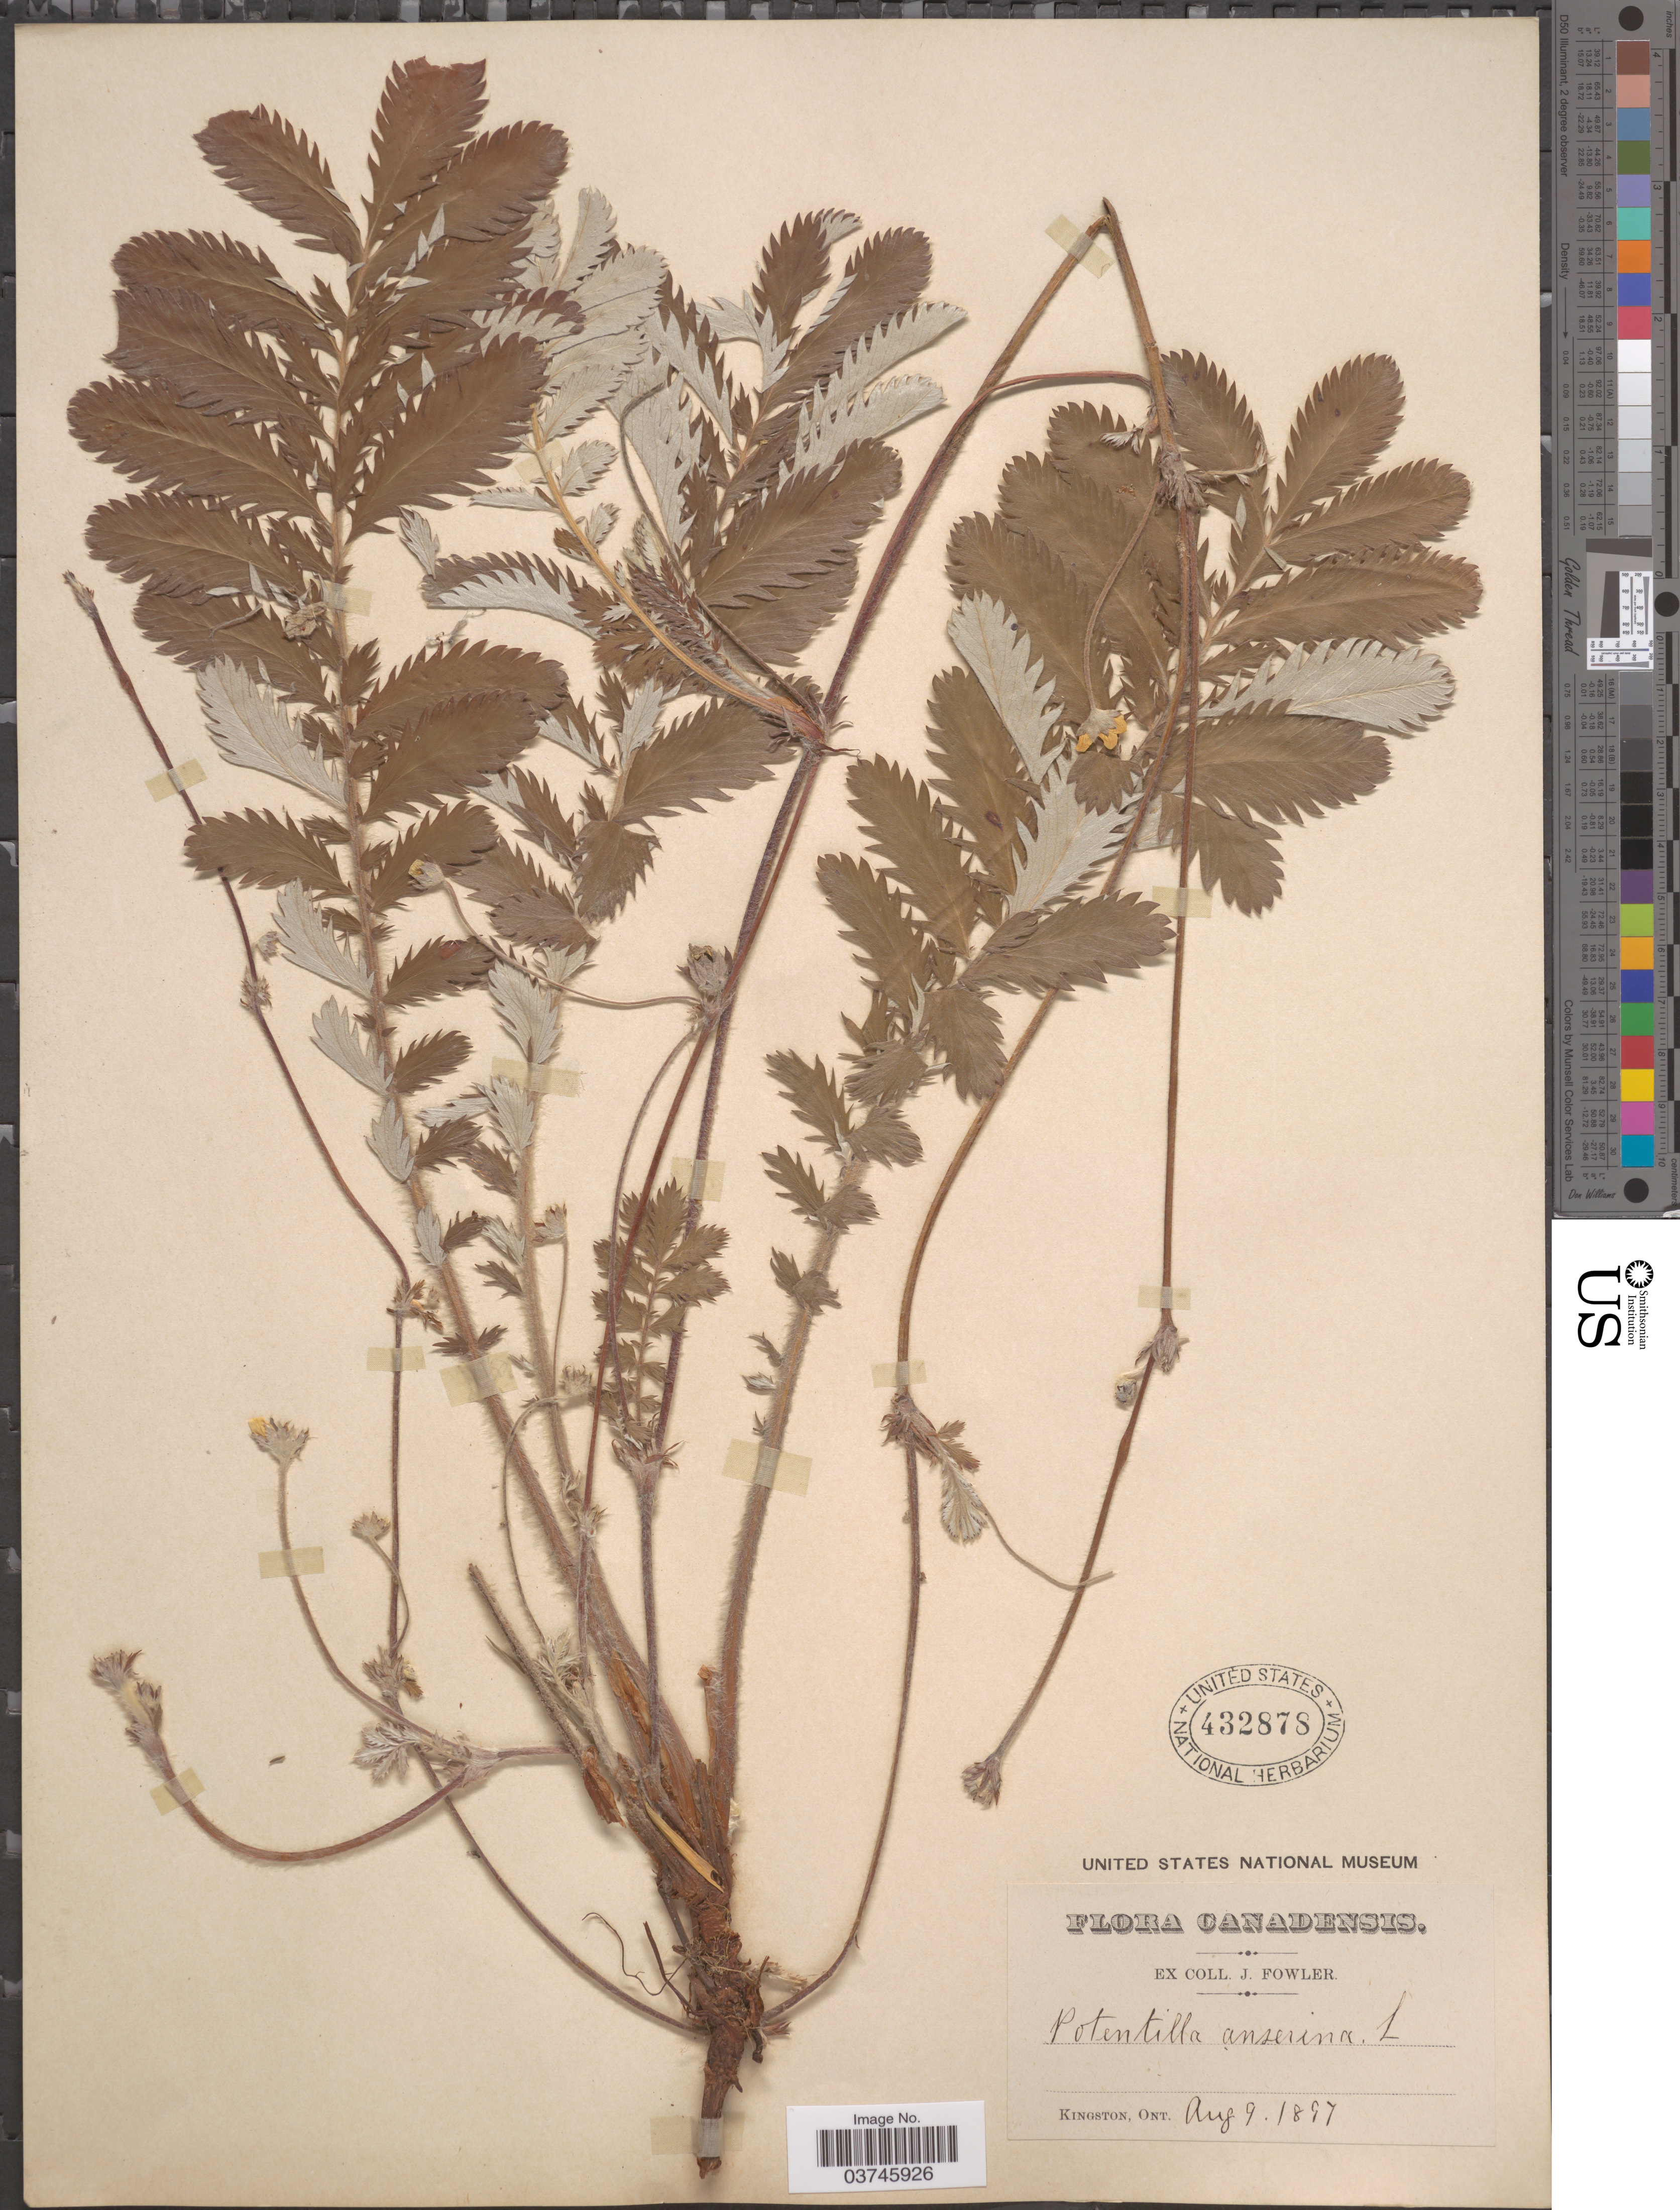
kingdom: Plantae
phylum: Tracheophyta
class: Magnoliopsida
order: Rosales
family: Rosaceae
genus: Argentina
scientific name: Argentina anserina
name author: (L.) Rydb.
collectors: J. Fowler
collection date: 1897-08-09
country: Canada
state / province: Ontario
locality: Kingston.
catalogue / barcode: US 432878